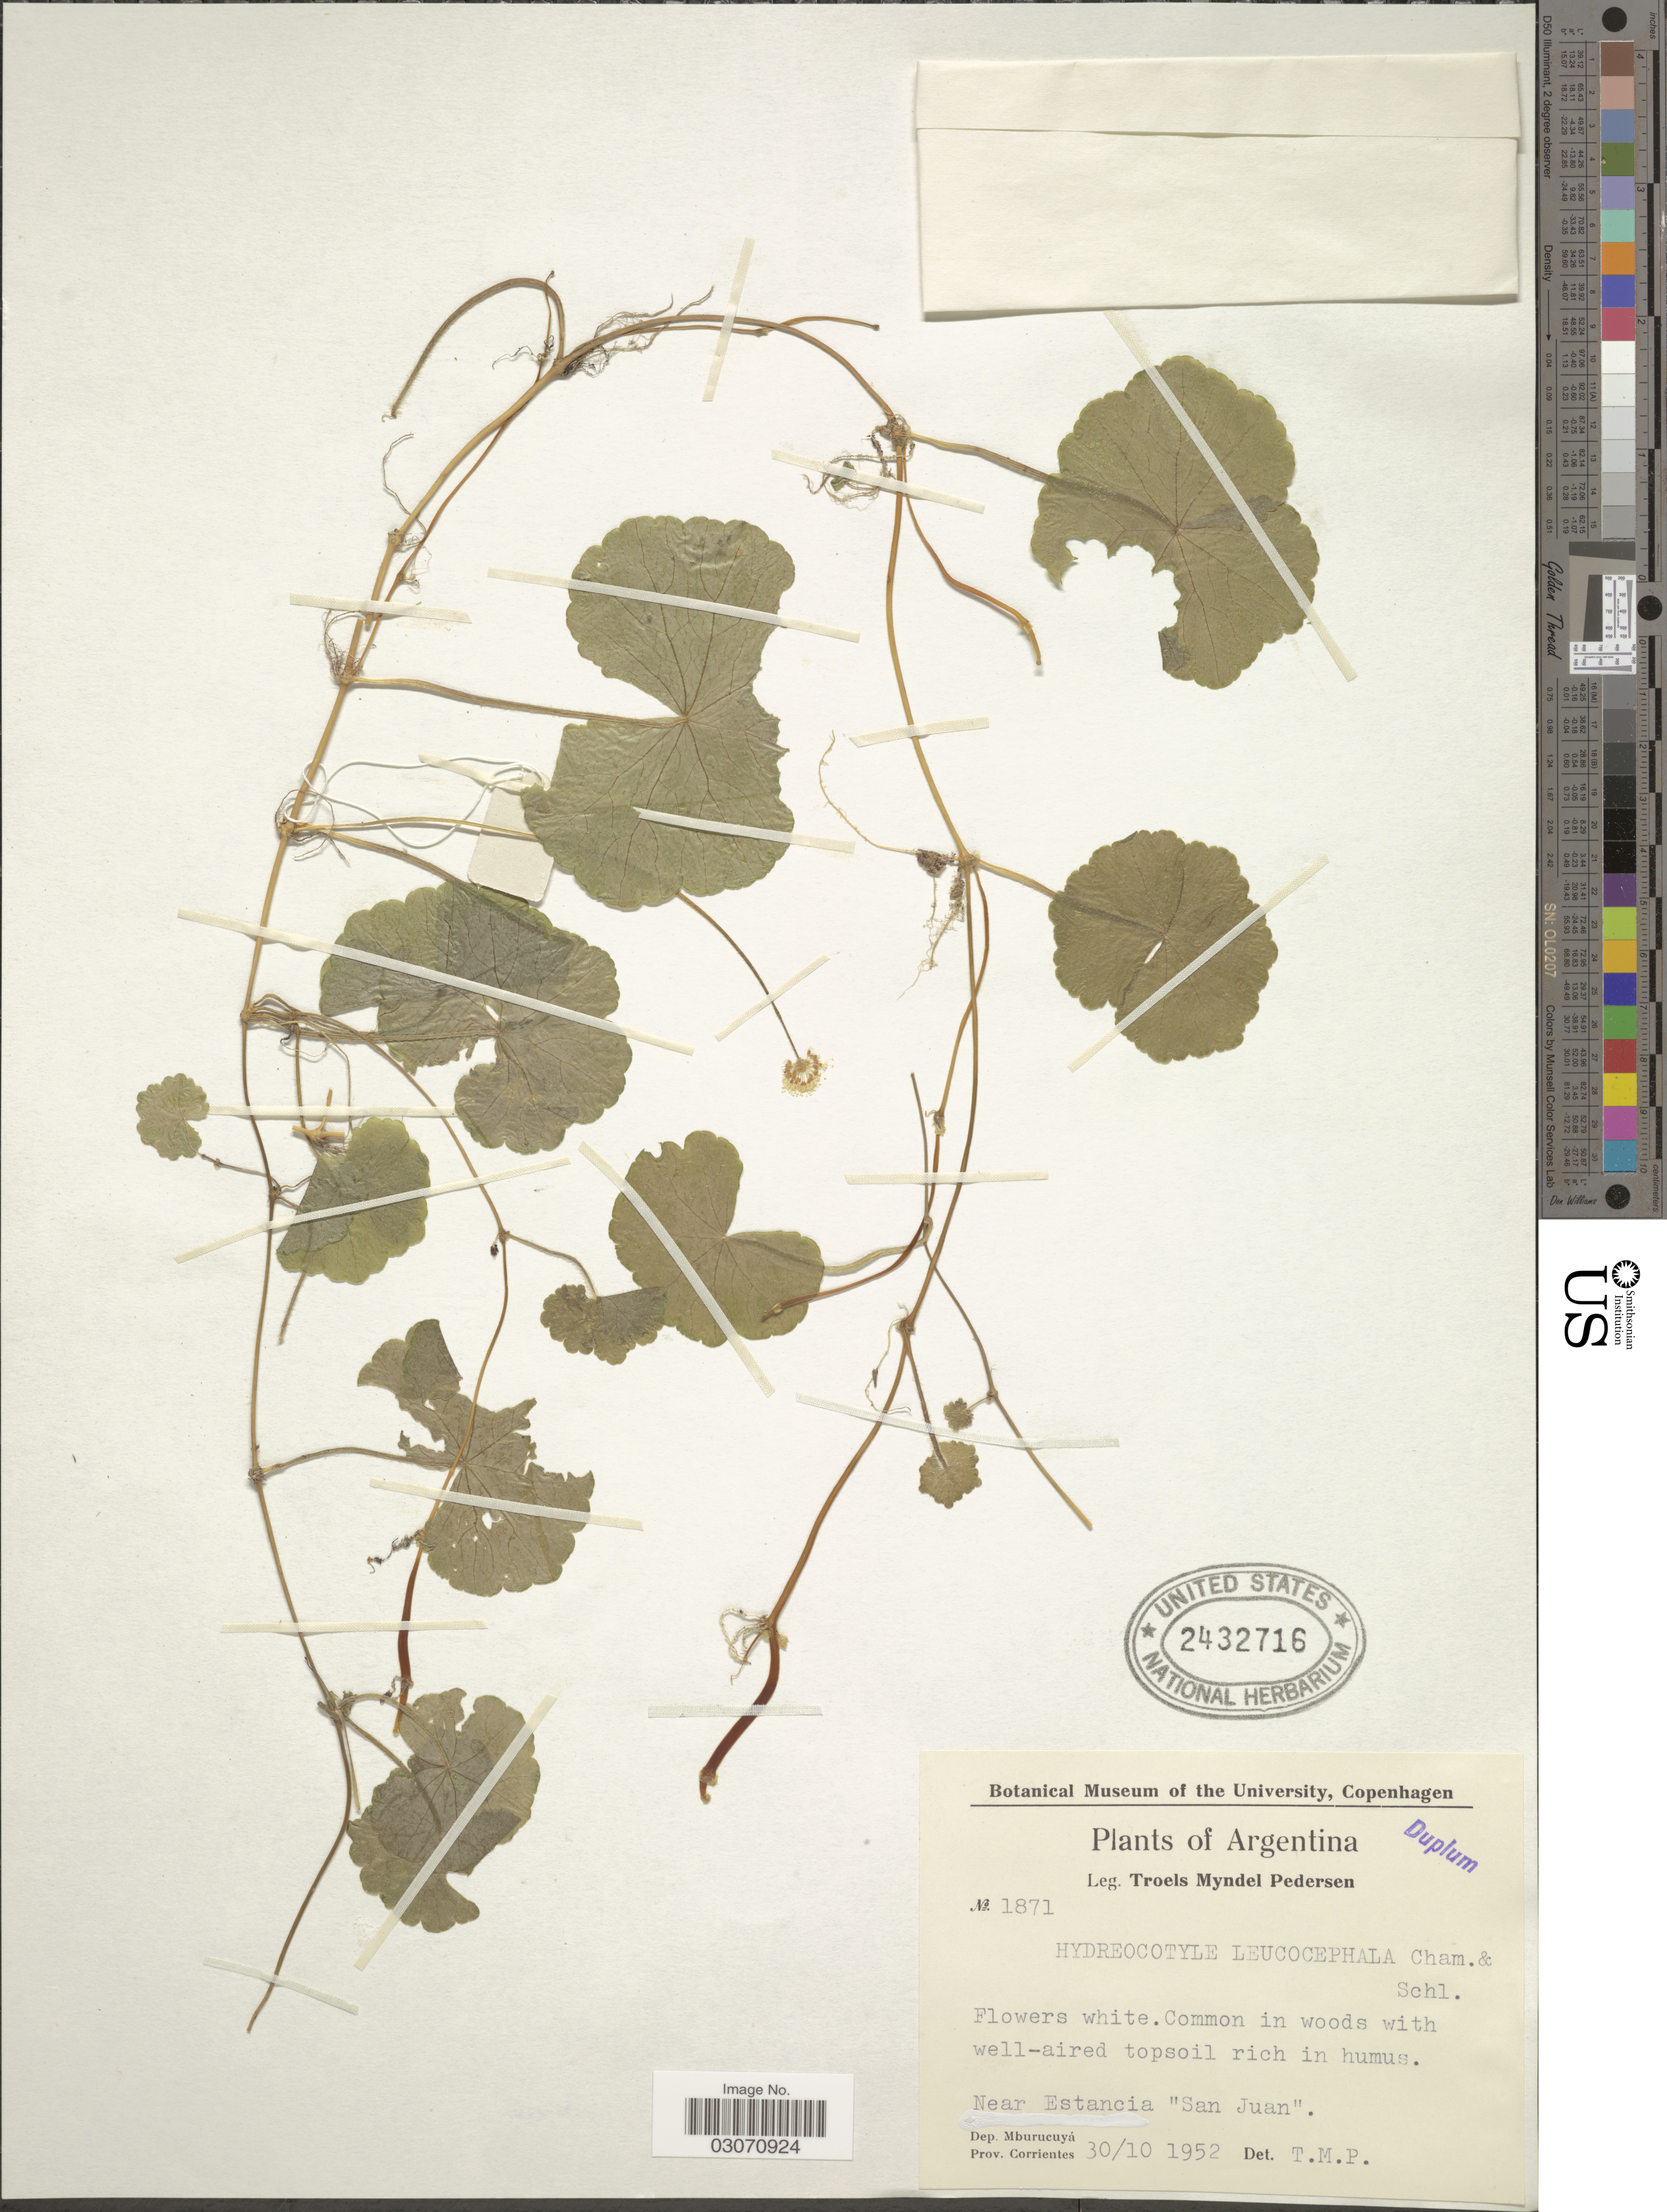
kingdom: Plantae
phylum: Tracheophyta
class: Magnoliopsida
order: Apiales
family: Araliaceae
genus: Hydrocotyle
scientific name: Hydrocotyle leucocephala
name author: Cham. & Schltdl.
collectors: T. Pederson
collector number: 1871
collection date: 1952-10-30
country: Argentina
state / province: Corrientes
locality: Near Estancia 'San Juan'. Dep. Mburucuyá.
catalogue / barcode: US 2432716